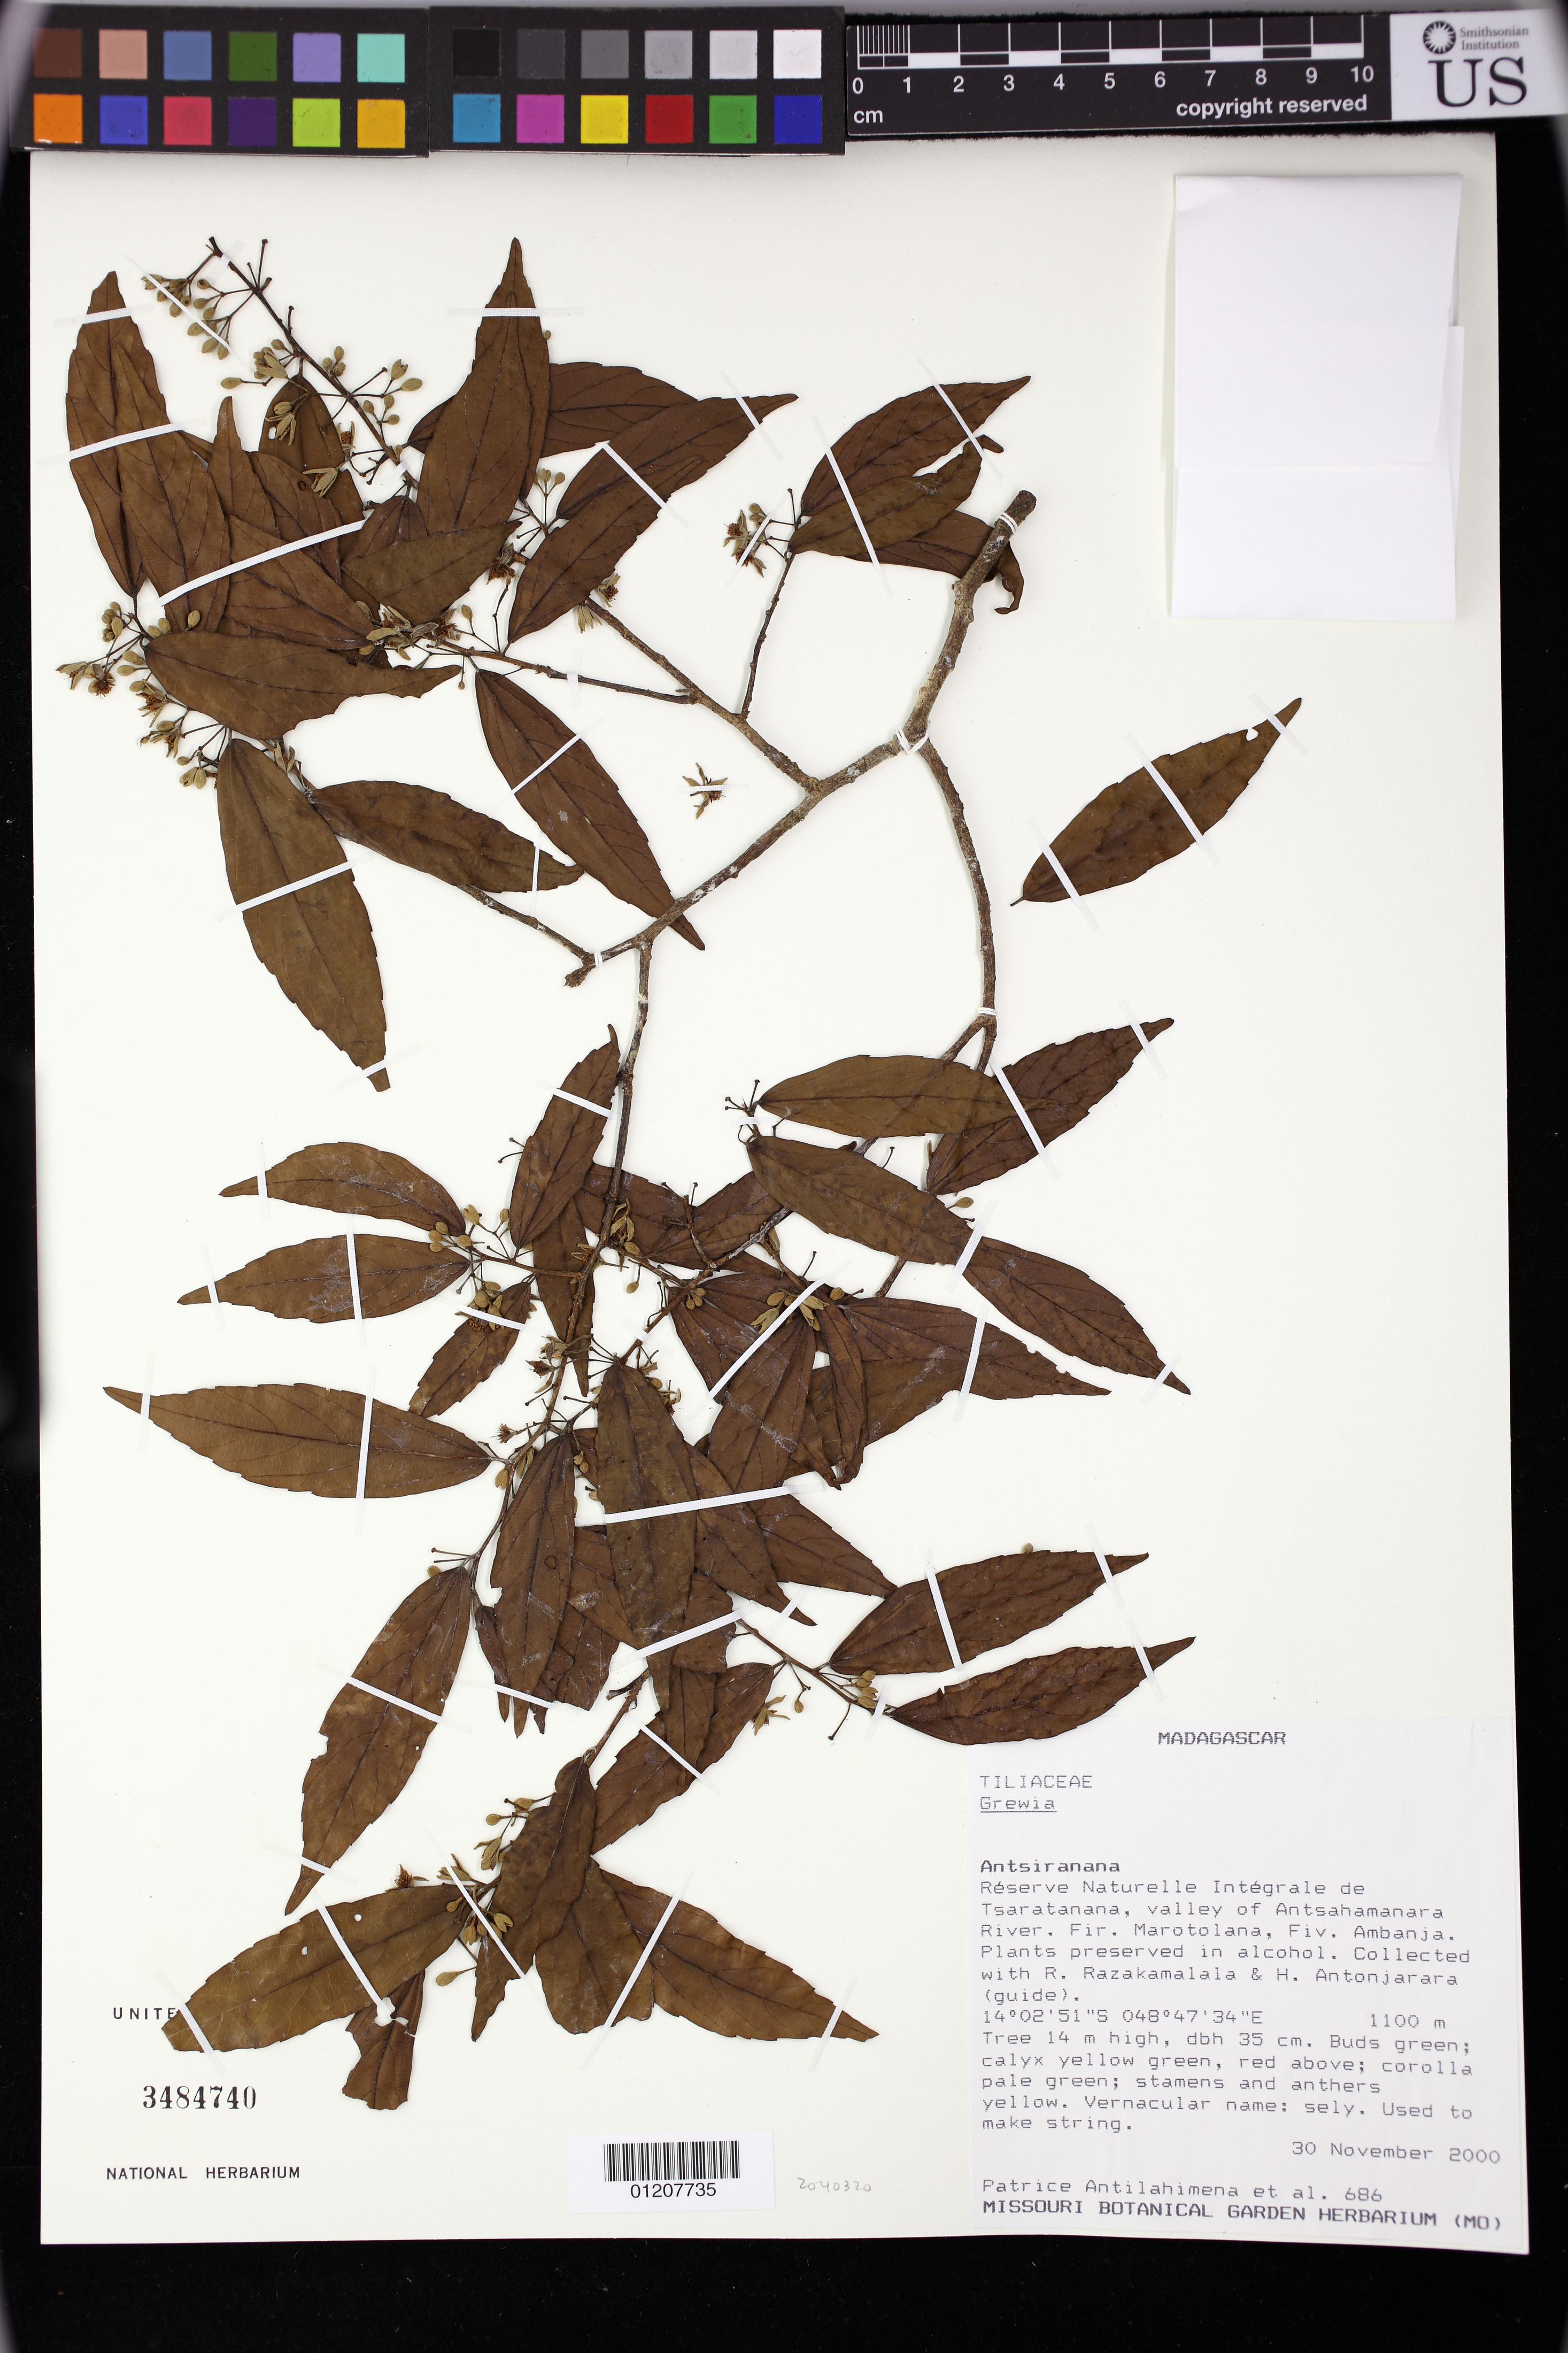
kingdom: Plantae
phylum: Tracheophyta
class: Magnoliopsida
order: Malvales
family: Malvaceae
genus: Grewia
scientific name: Grewia brideliifolia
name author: Baill.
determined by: Jourdain-Fievet, L.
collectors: P. Antilahimena, R. Razakamalala & H. Antonjarara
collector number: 686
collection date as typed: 30 Nov 2000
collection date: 2000-11-30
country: Madagascar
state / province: Diana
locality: Réserve naturelle Intégrale de Tsaratanana, valley of Antsahamanara River. Fir. Marotolana, Fiv. Ambanja.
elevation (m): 1100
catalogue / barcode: US 3484740